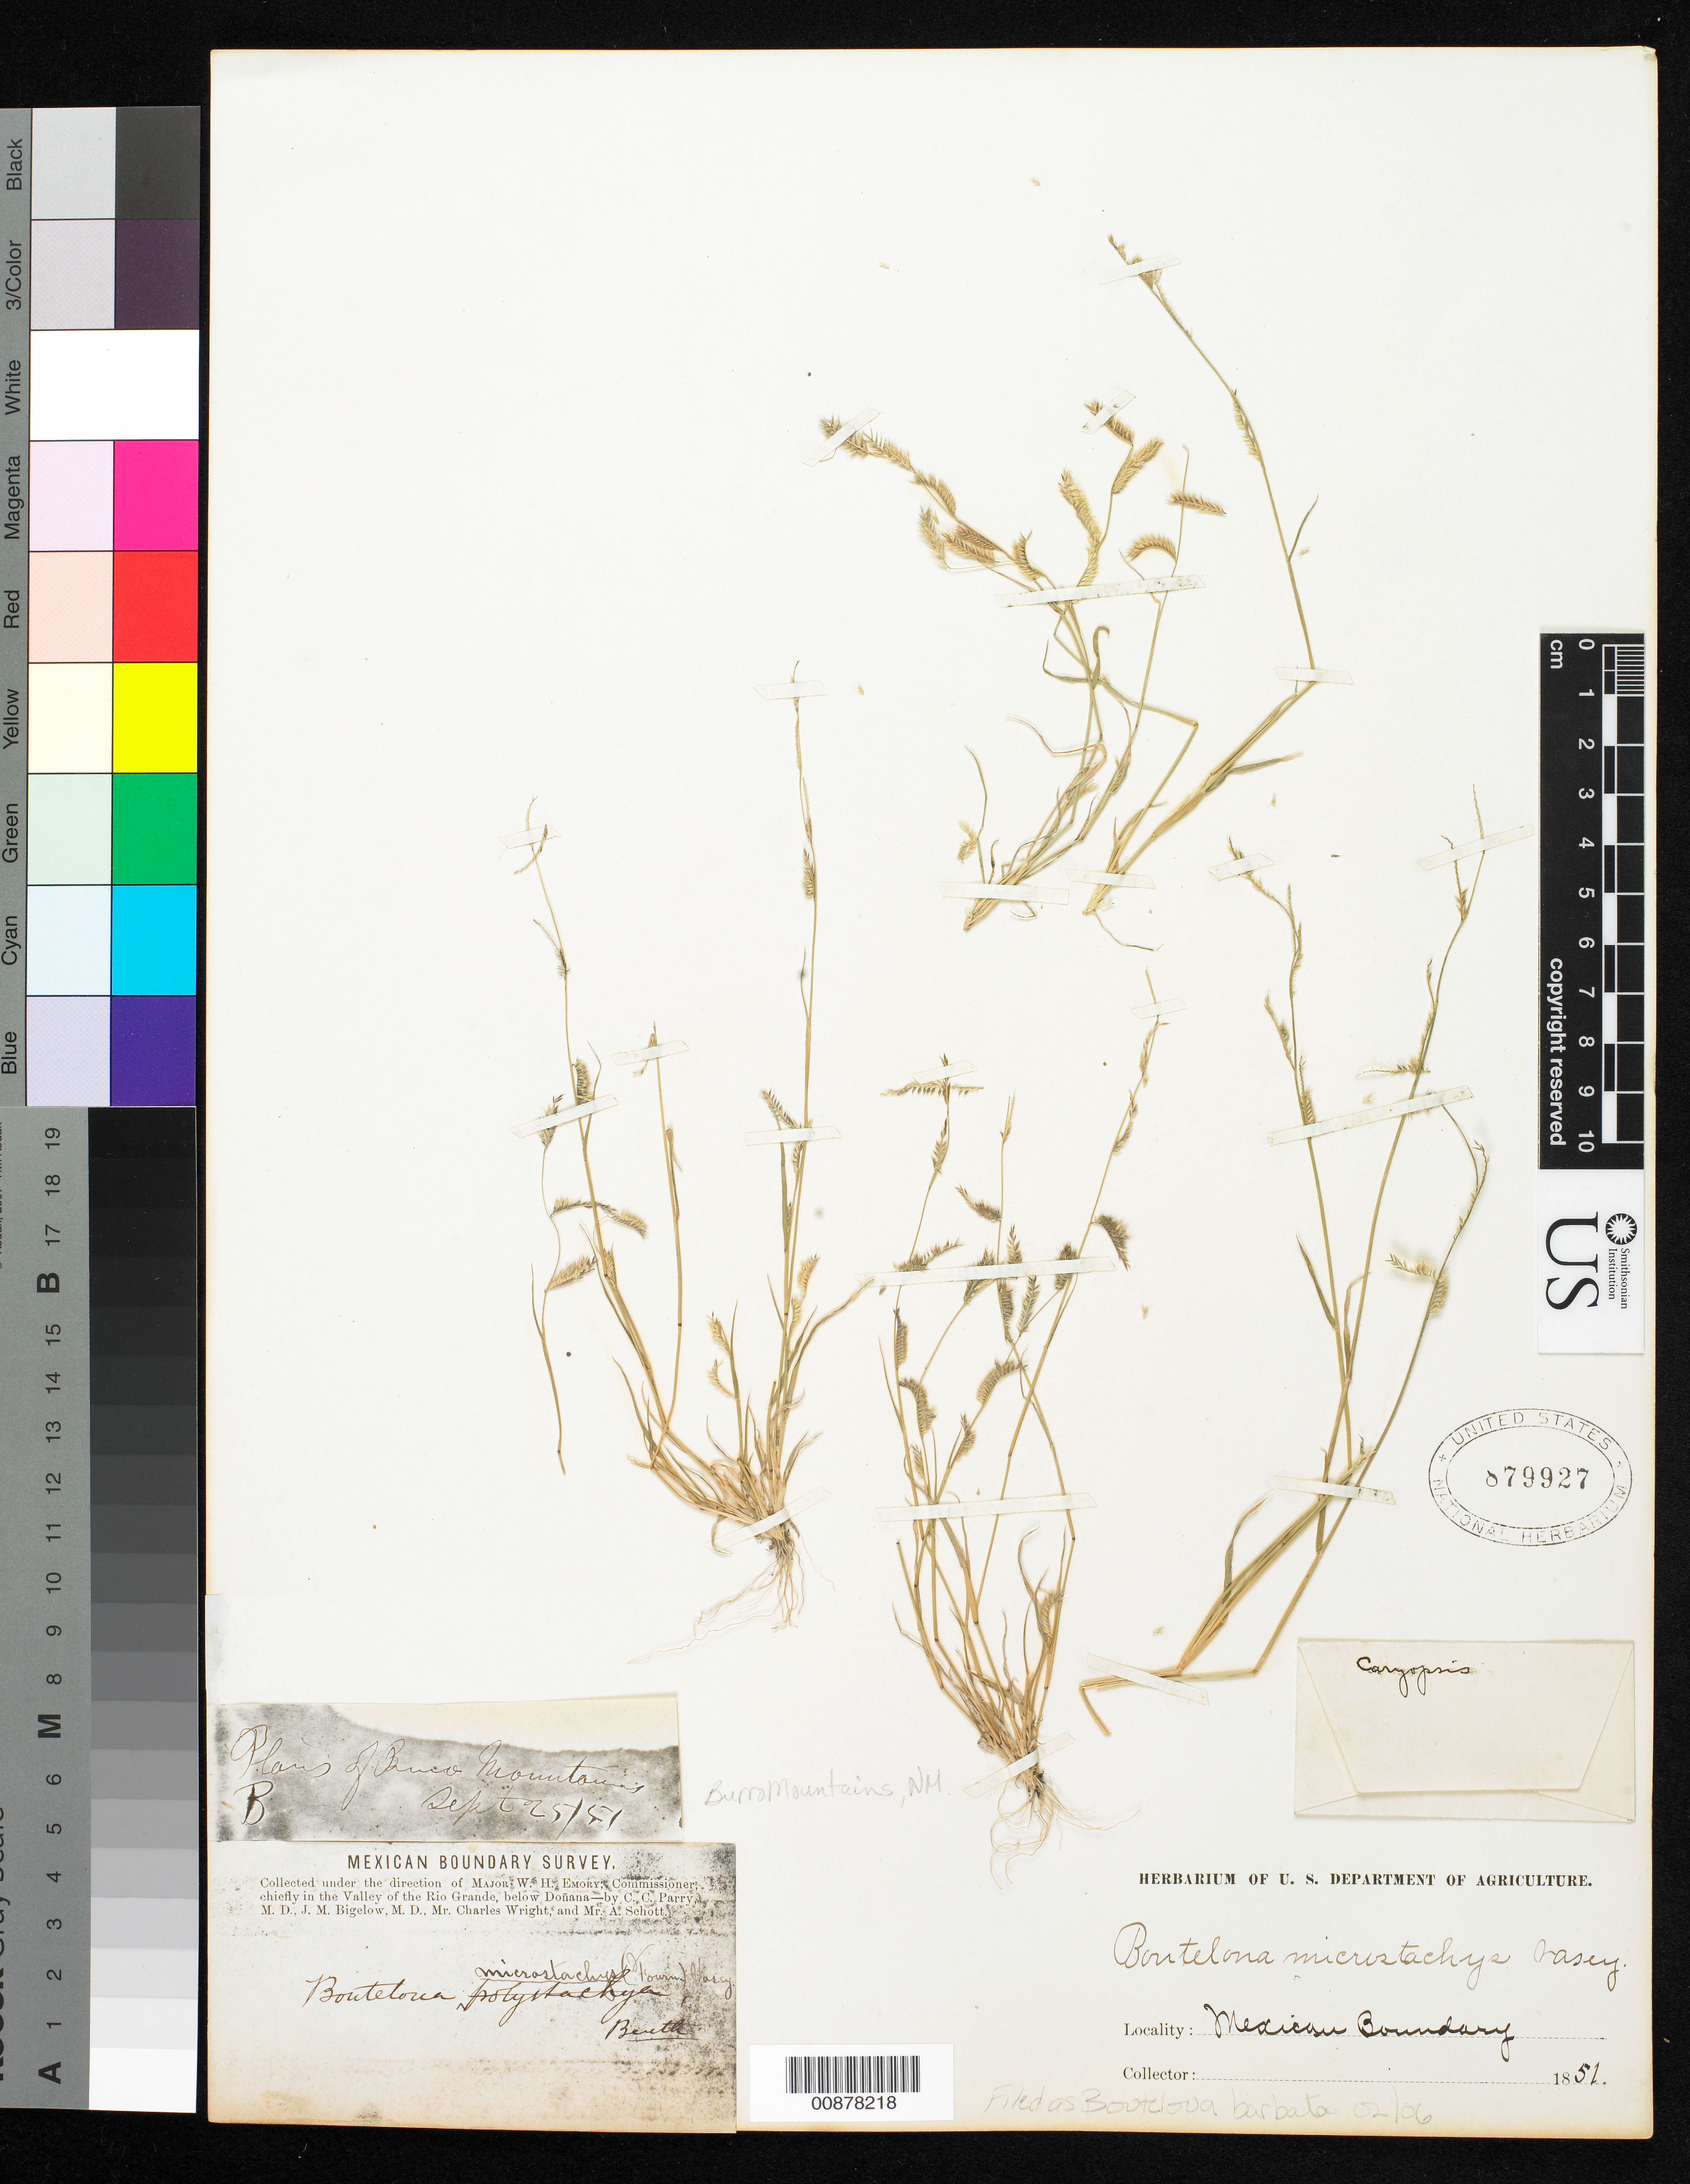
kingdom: Plantae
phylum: Tracheophyta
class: Liliopsida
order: Poales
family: Poaceae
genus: Bouteloua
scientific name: Bouteloua barbata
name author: Lag.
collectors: C. C. Parry, J. M. Bigelow, C. Wright & A. C. V. Schott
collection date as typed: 25 Sep 1851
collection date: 1851-09-25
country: United States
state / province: New Mexico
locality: Burro Mts., New Mexico.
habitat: Plains.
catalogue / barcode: US 879927